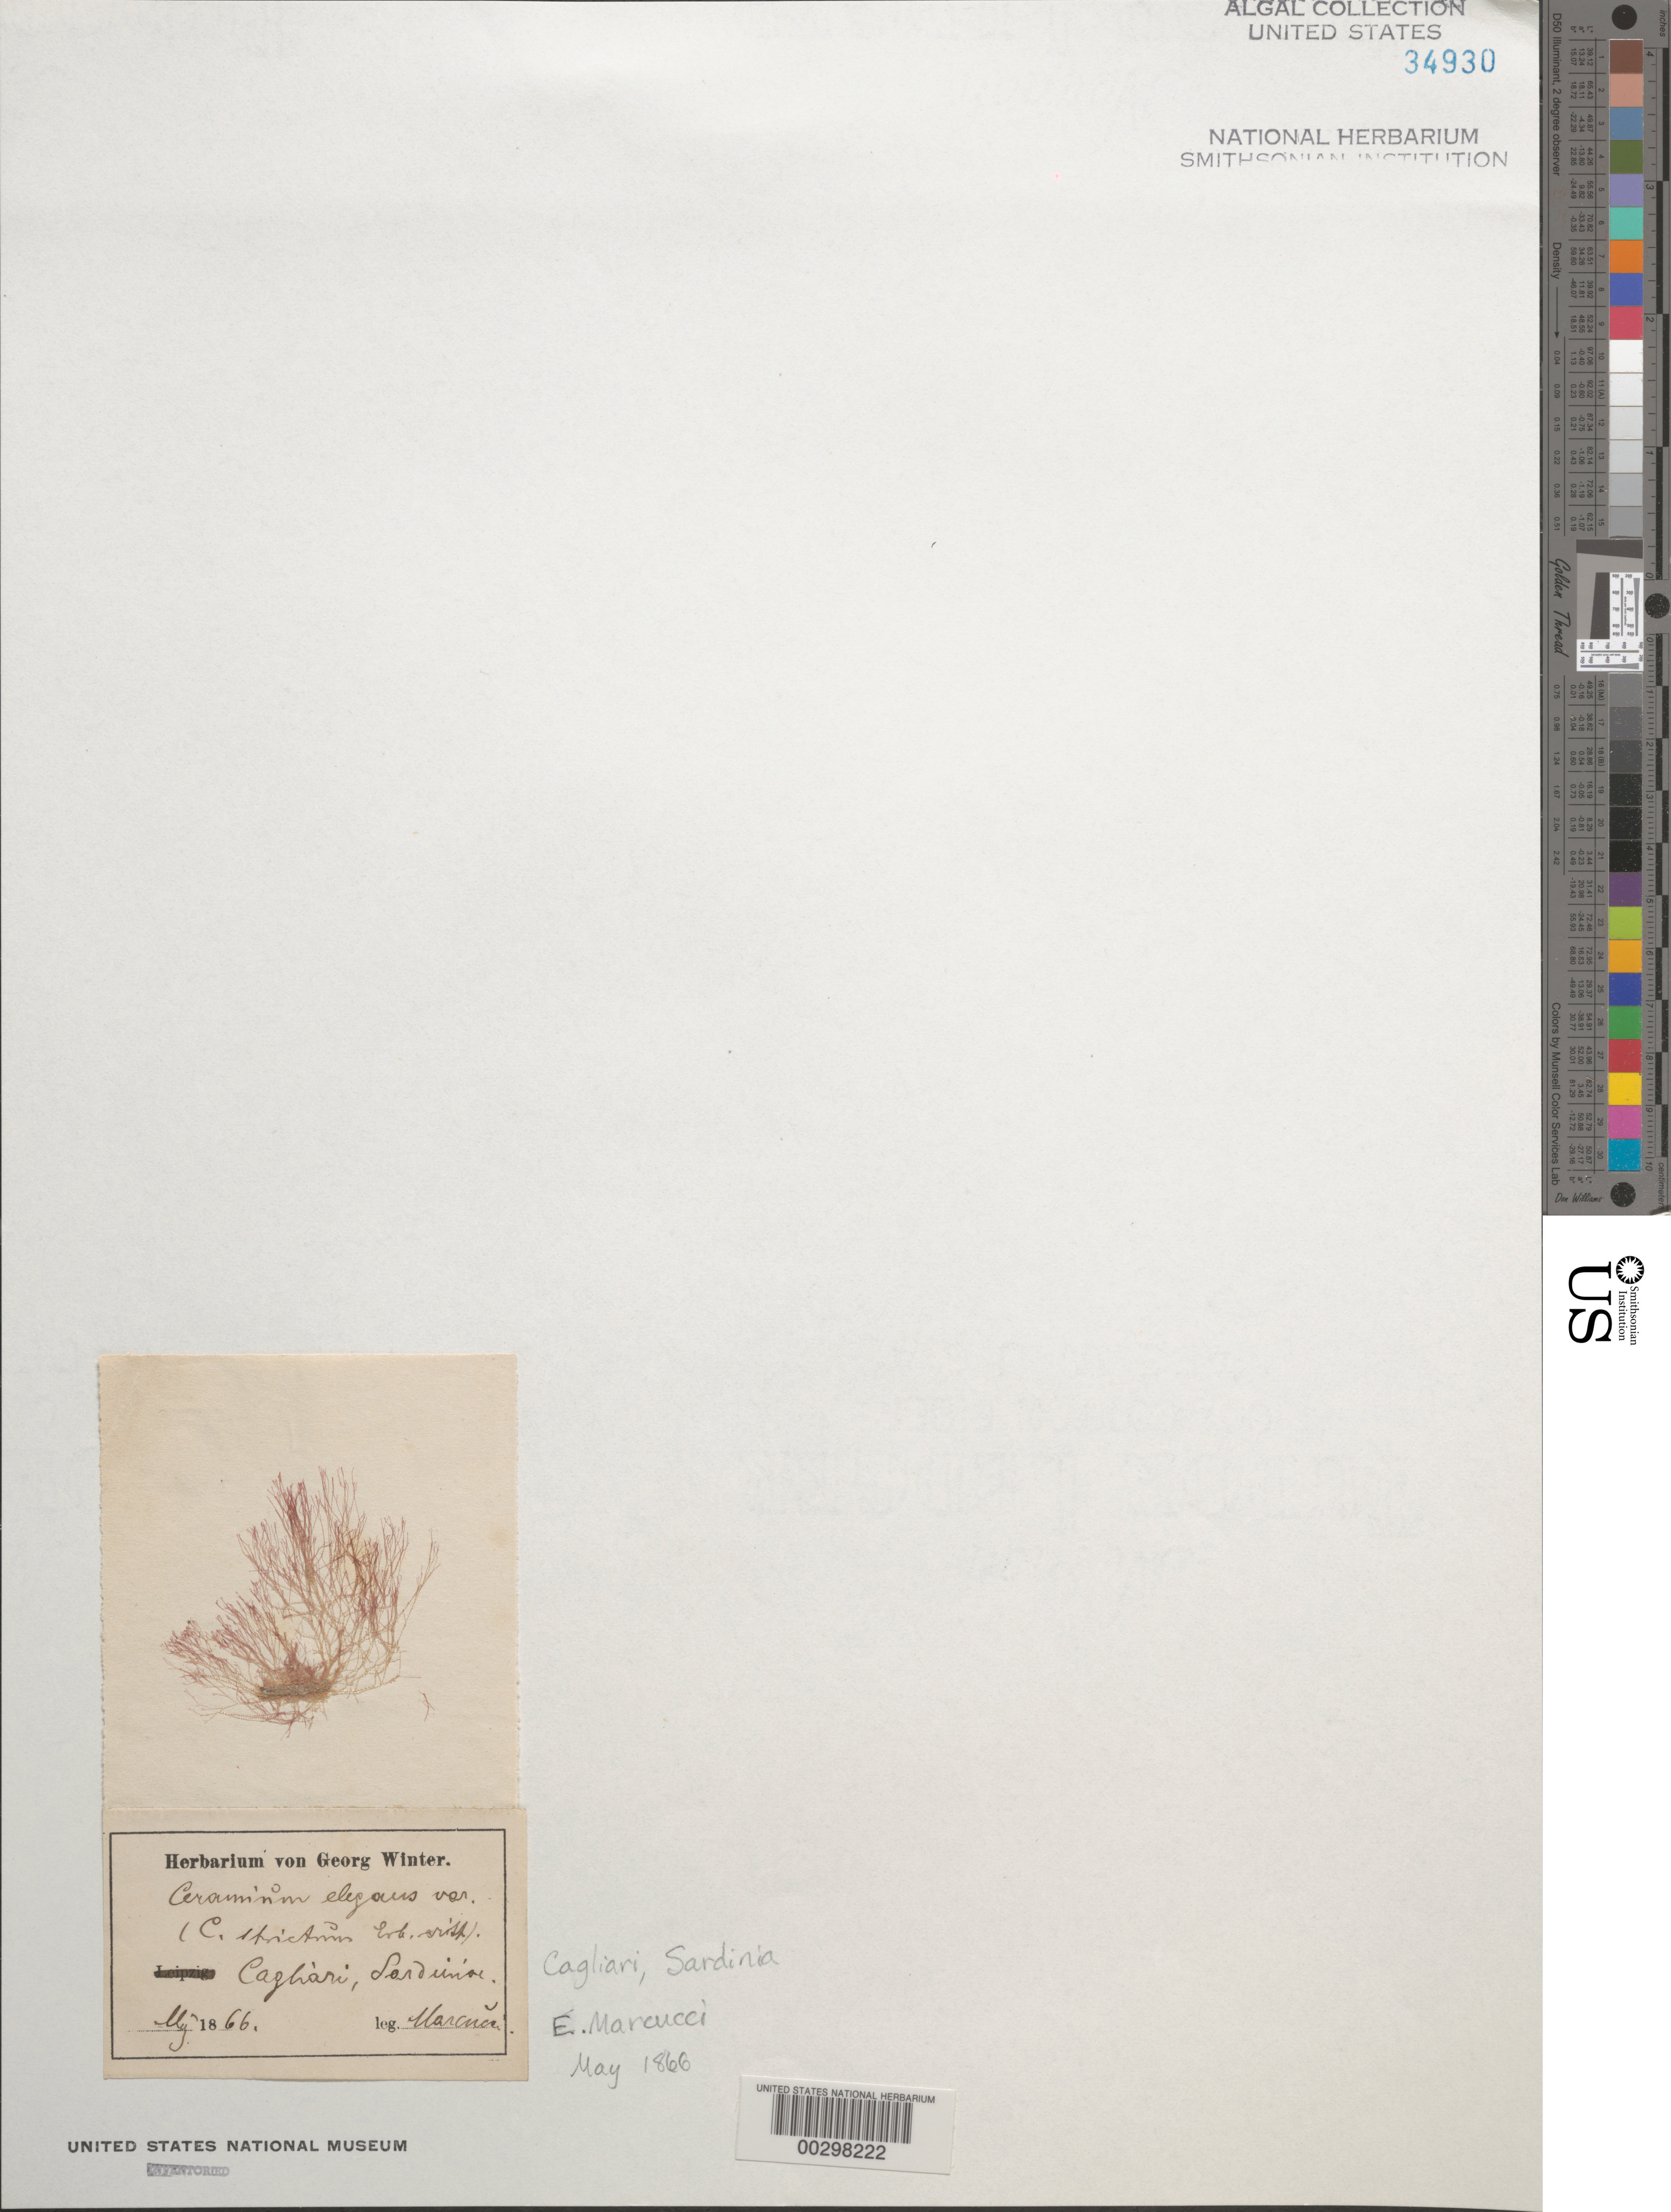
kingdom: Plantae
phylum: Rhodophyta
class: Florideophyceae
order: Ceramiales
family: Ceramiaceae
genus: Ceramium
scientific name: Ceramium siliquosum var. elegans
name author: (Roth) G.Furnari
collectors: E. Marcucci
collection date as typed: May 1866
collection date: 1866-05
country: Italy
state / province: Sardegna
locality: Cagliari, cagliari province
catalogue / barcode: US 34930